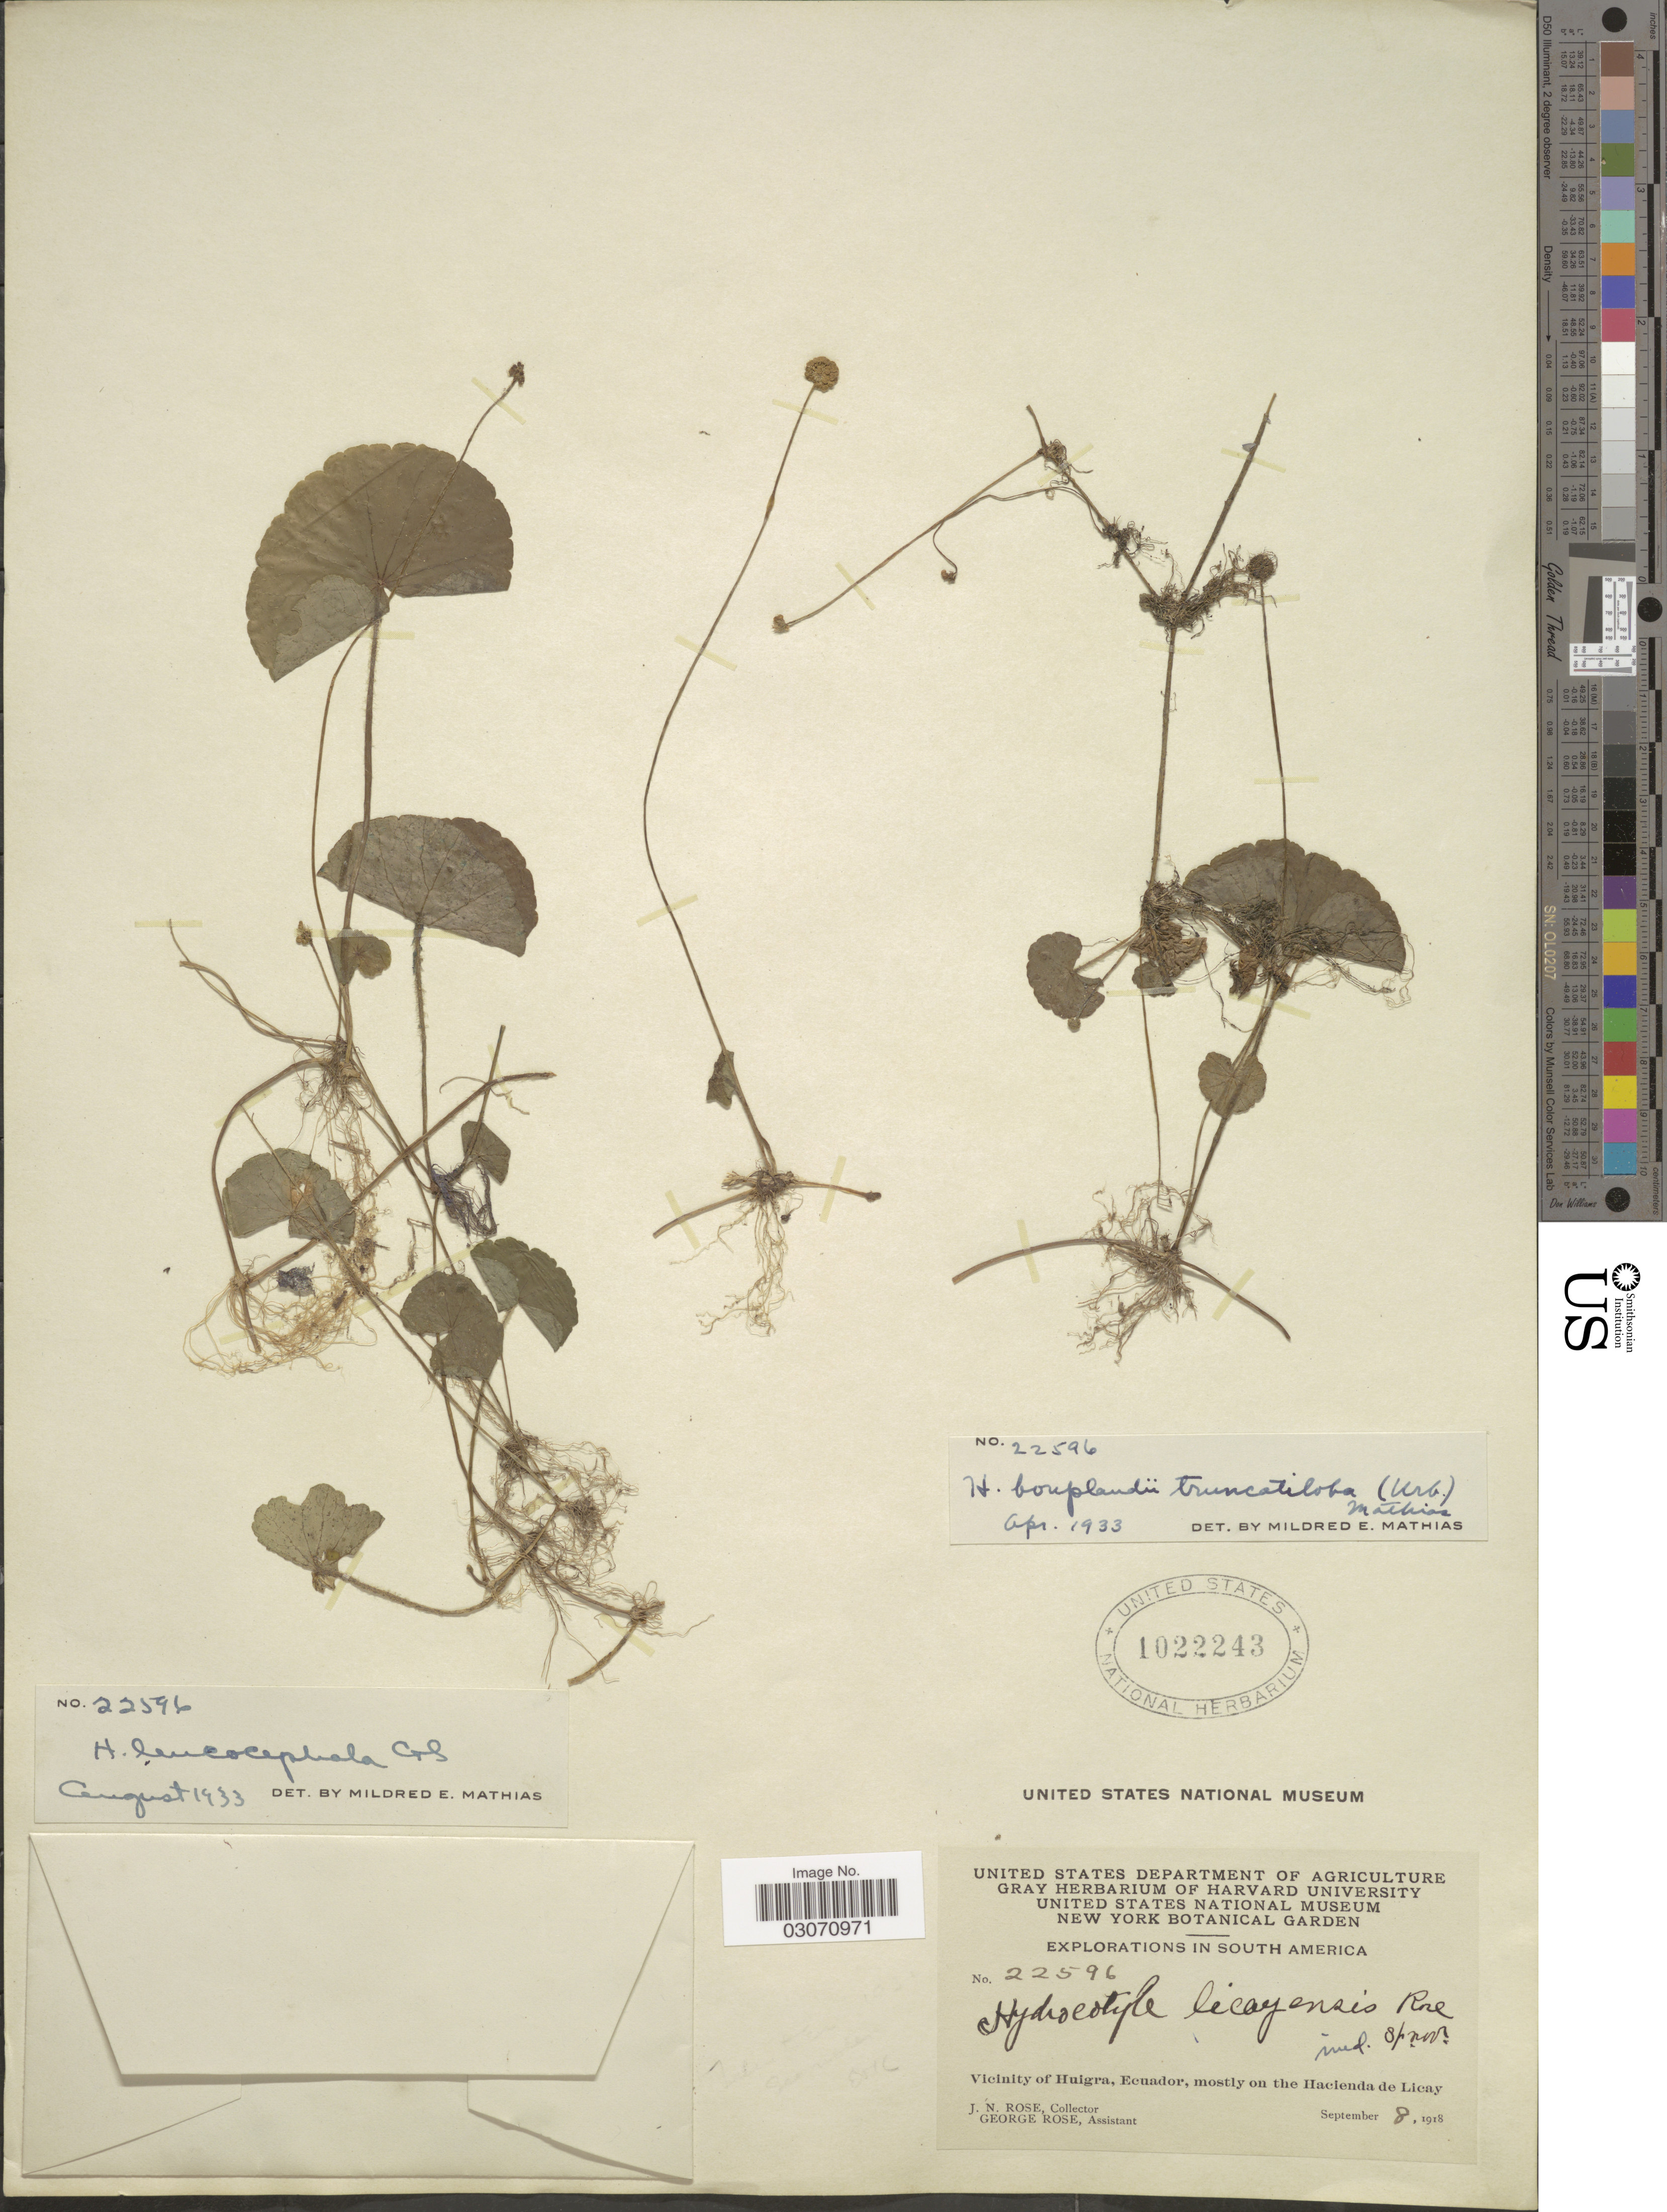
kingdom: Plantae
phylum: Tracheophyta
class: Magnoliopsida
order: Apiales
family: Araliaceae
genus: Hydrocotyle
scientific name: Hydrocotyle leucocephala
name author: Cham. & Schltdl.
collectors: J. N. Rose & G. Rose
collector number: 22596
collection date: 1918-09-08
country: Ecuador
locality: Vicinity of Huigra, mostly on the Hacienda de Licay.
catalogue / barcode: US 1022243